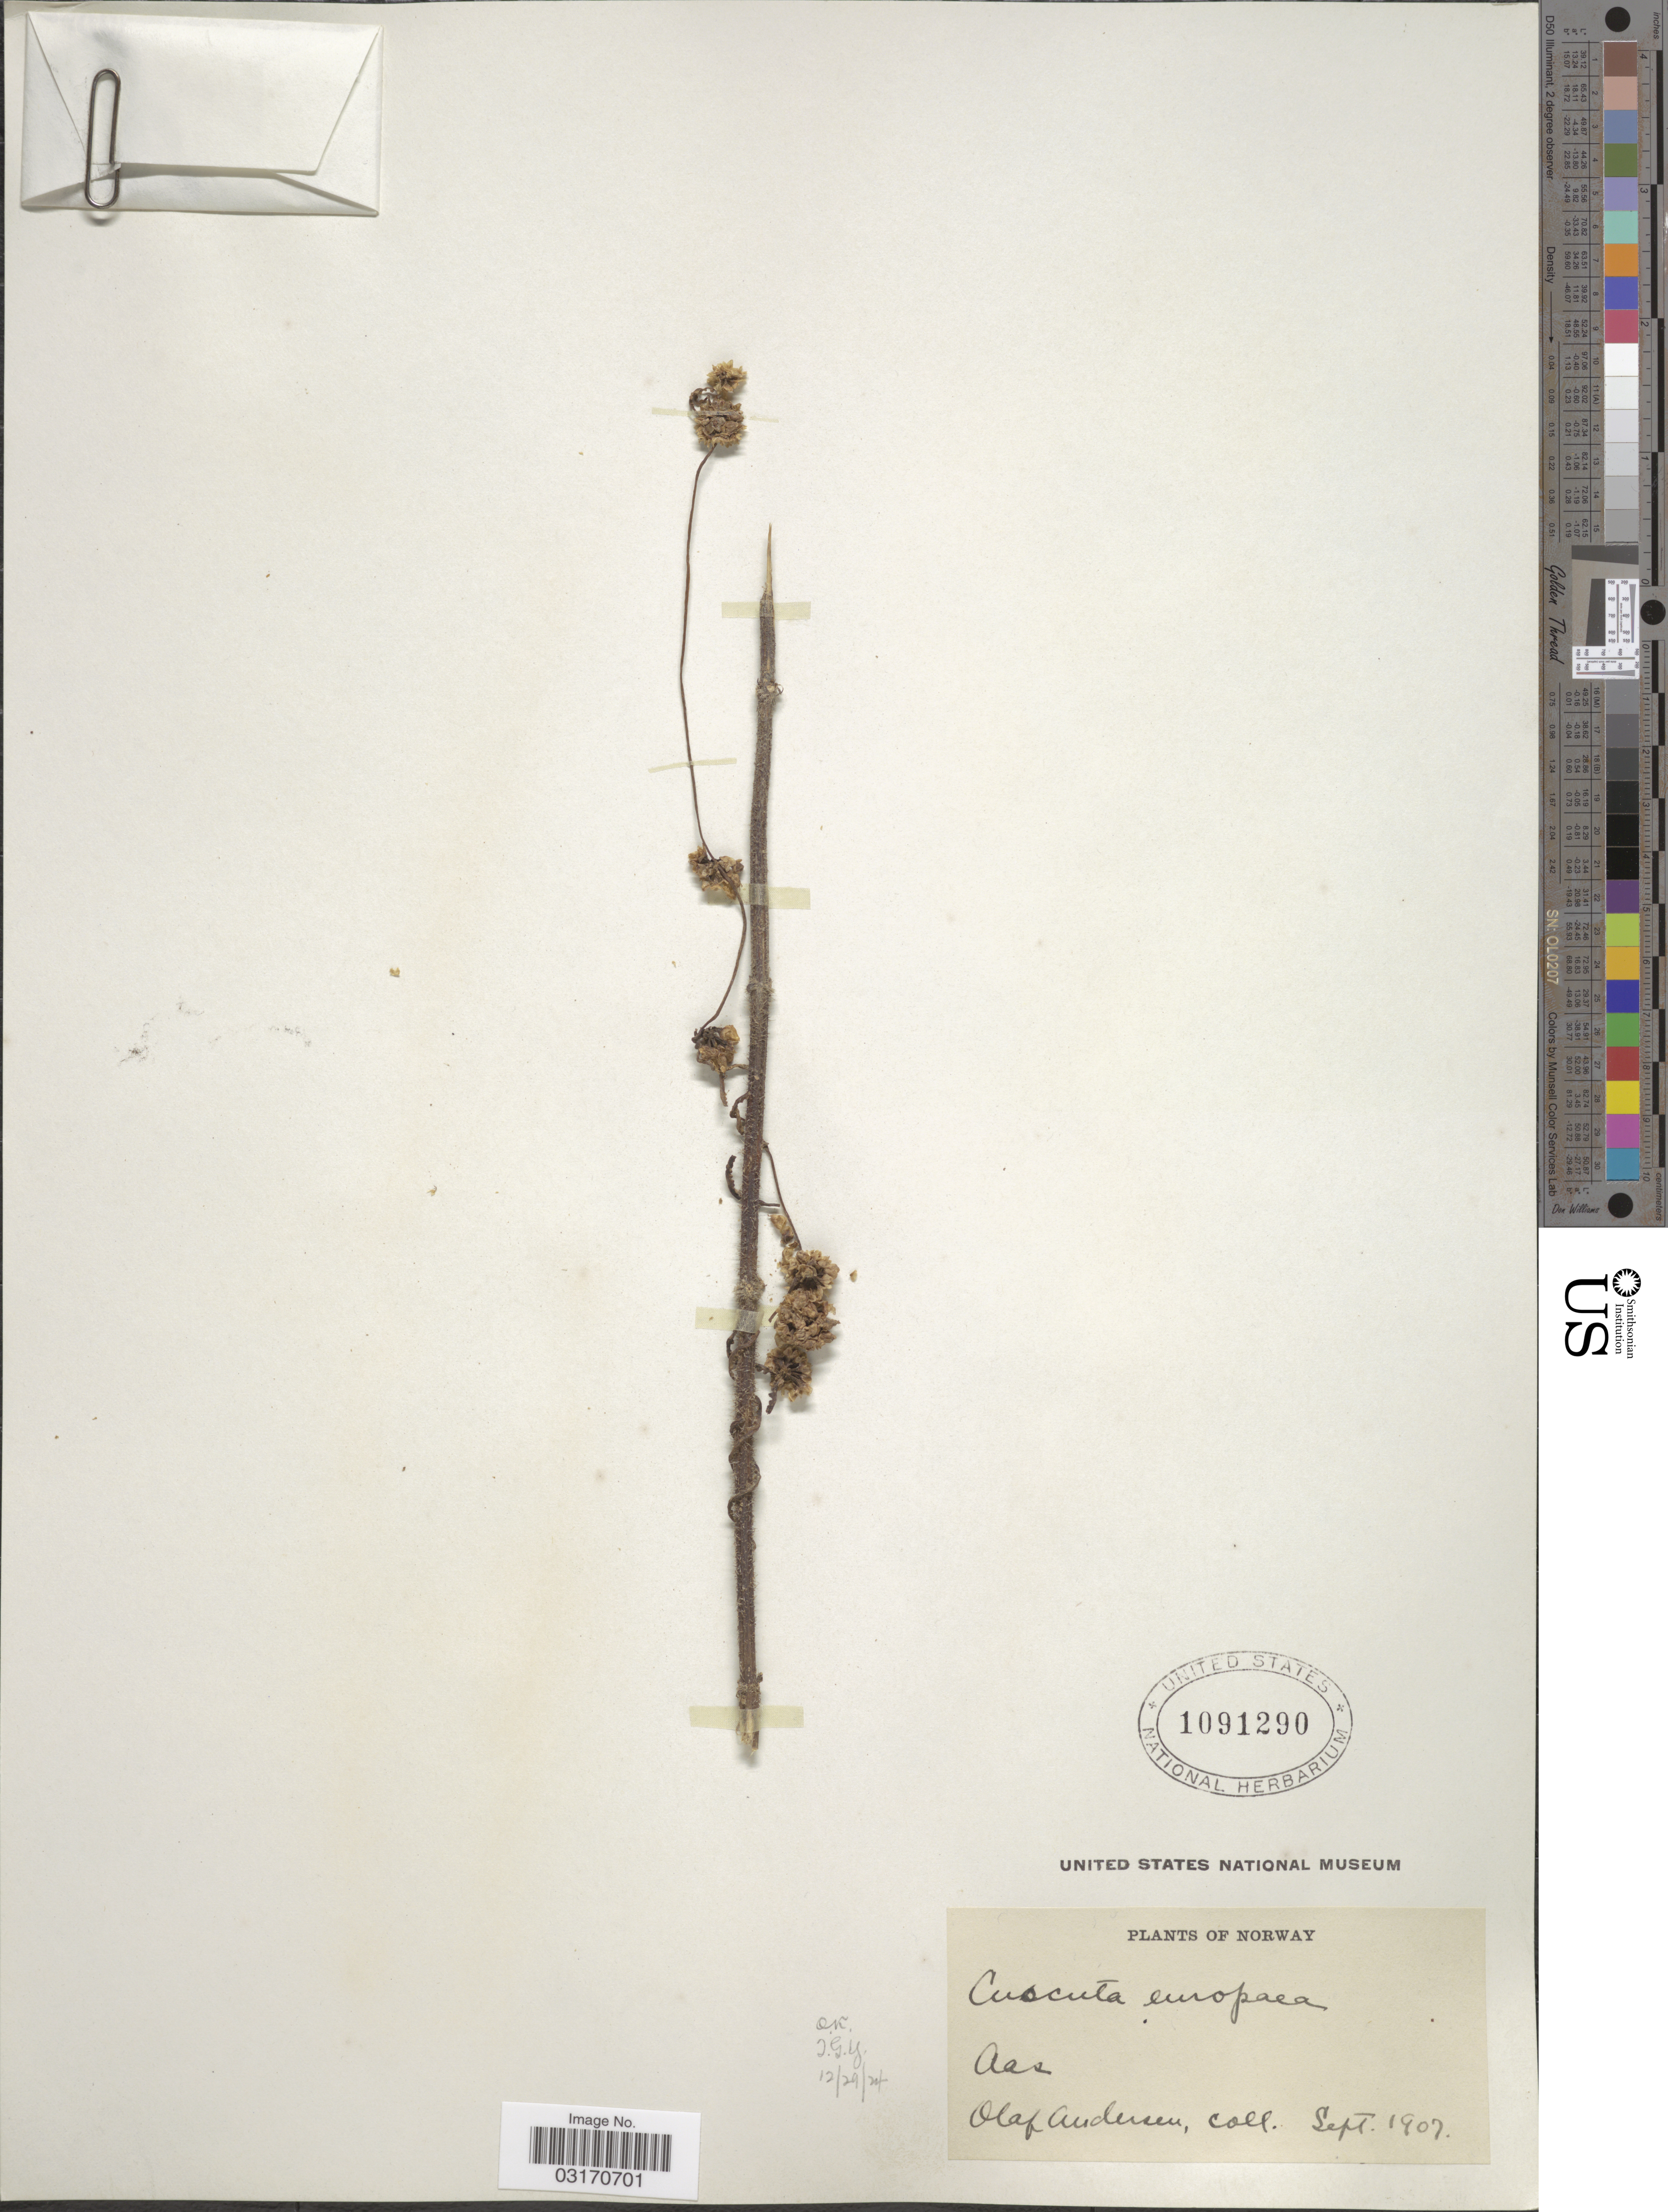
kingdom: Plantae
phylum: Tracheophyta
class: Magnoliopsida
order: Solanales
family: Convolvulaceae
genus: Cuscuta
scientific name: Cuscuta europaea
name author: L.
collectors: O. Andersen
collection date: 1907-09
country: Norway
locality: Aas.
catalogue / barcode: US 1091290